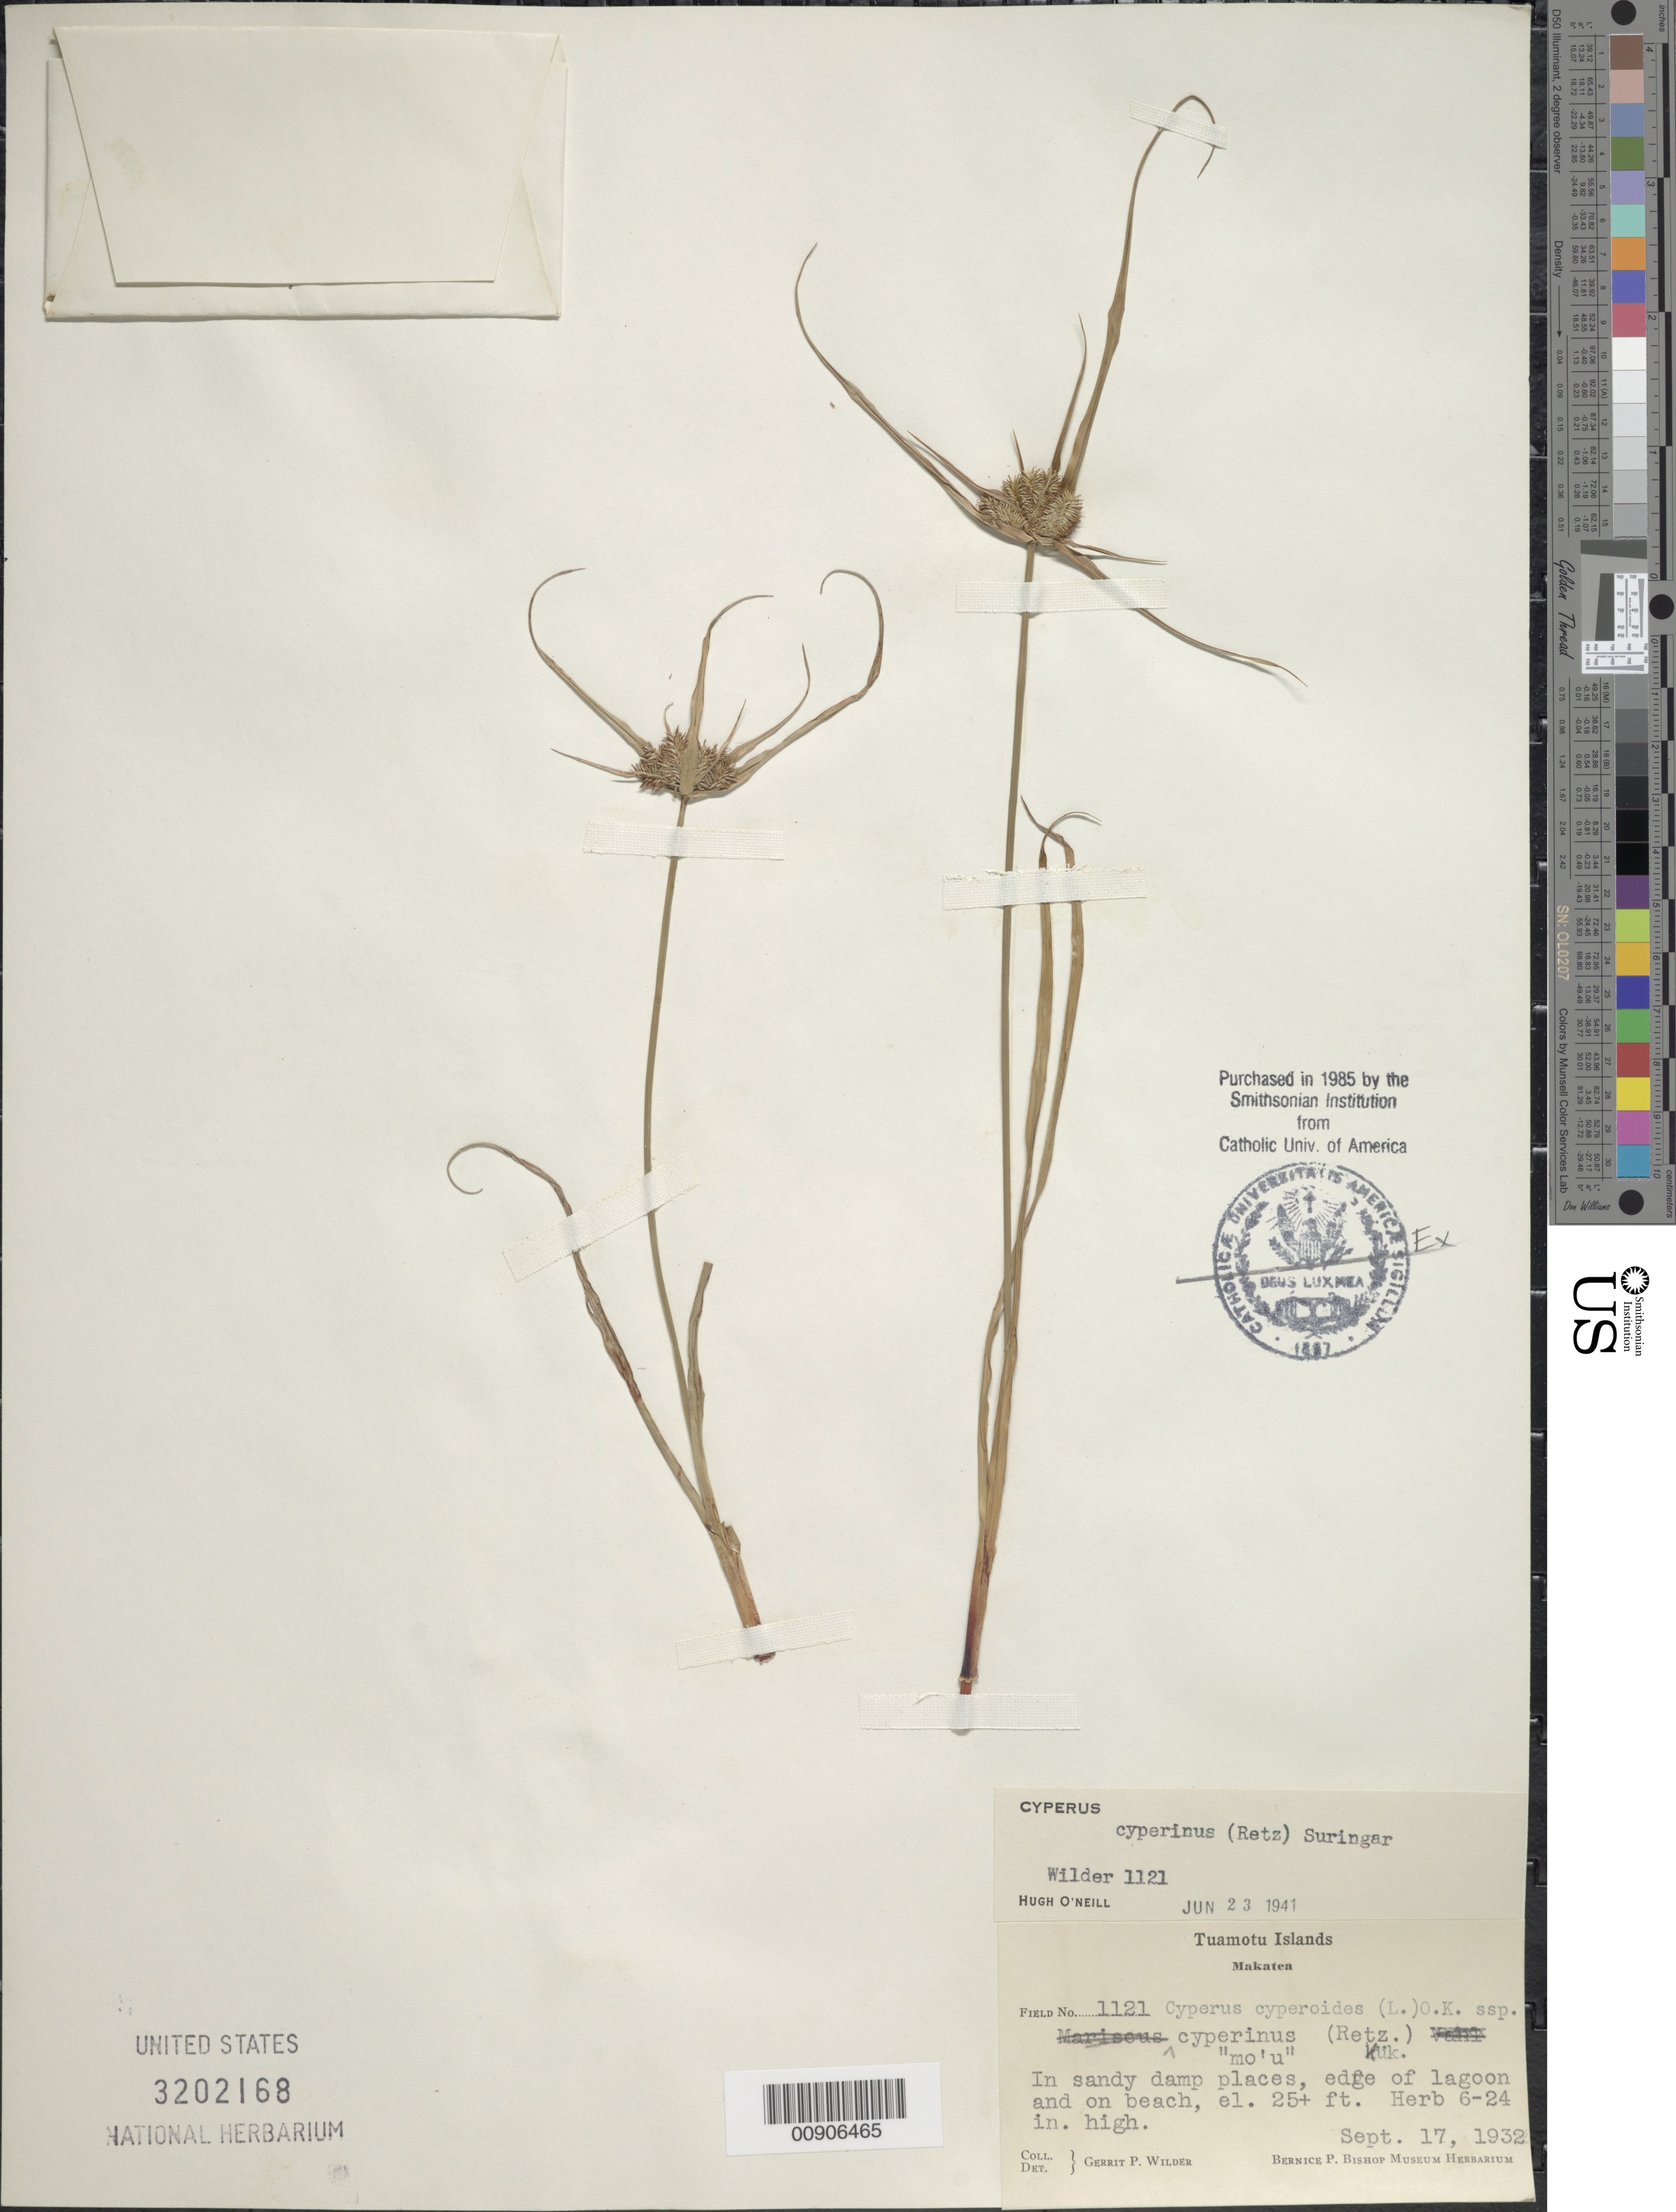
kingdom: Plantae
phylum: Tracheophyta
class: Liliopsida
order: Poales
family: Cyperaceae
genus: Cyperus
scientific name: Cyperus cyperinus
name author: (Retz.) Valck. Sur.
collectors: G. Wilder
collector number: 1121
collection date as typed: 17 Sep 1932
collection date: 1932-09-17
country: French Polynesia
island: Makatea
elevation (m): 8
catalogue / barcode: US 3202168